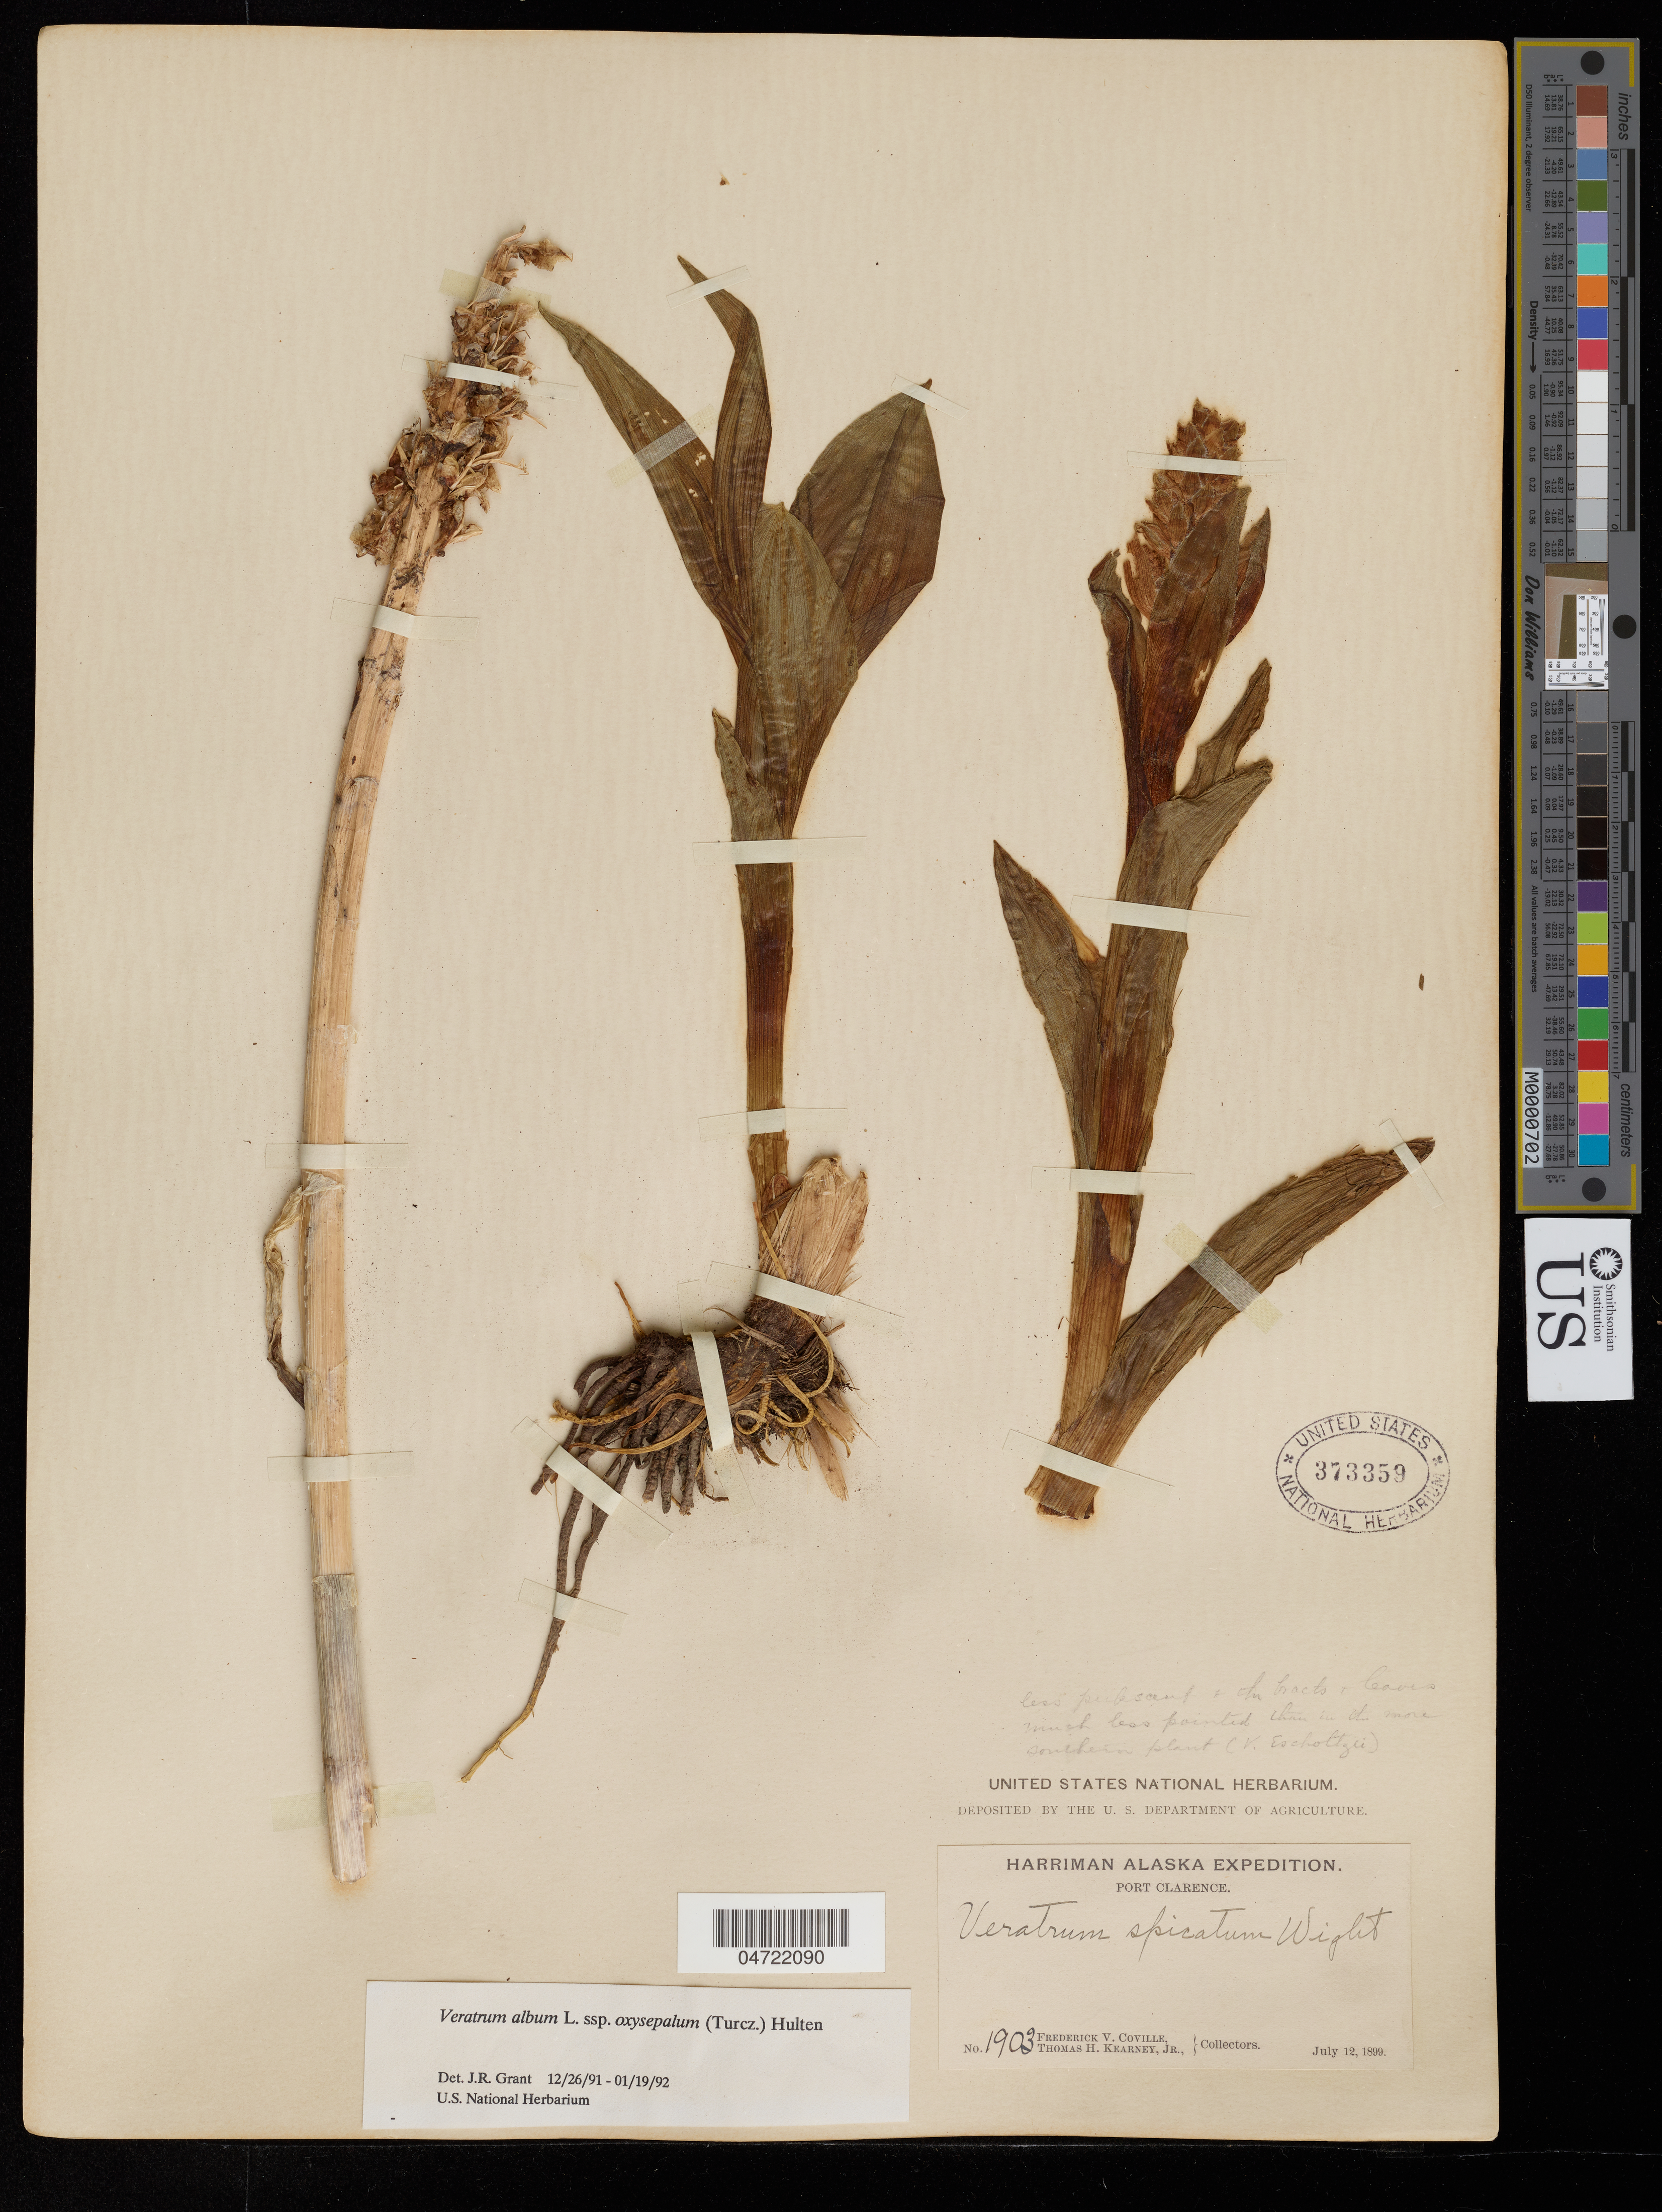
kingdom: Plantae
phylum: Tracheophyta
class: Liliopsida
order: Liliales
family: Melanthiaceae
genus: Veratrum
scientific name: Veratrum album subsp. oxysepalum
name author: (Turcz.) Hultén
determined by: Grant, J. R., (SWITZERLAND)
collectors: F. V. Coville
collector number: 1903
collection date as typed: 12 Jul 1899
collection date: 1899-07-12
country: United States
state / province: Alaska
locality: Port Clarence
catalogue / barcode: US 373359